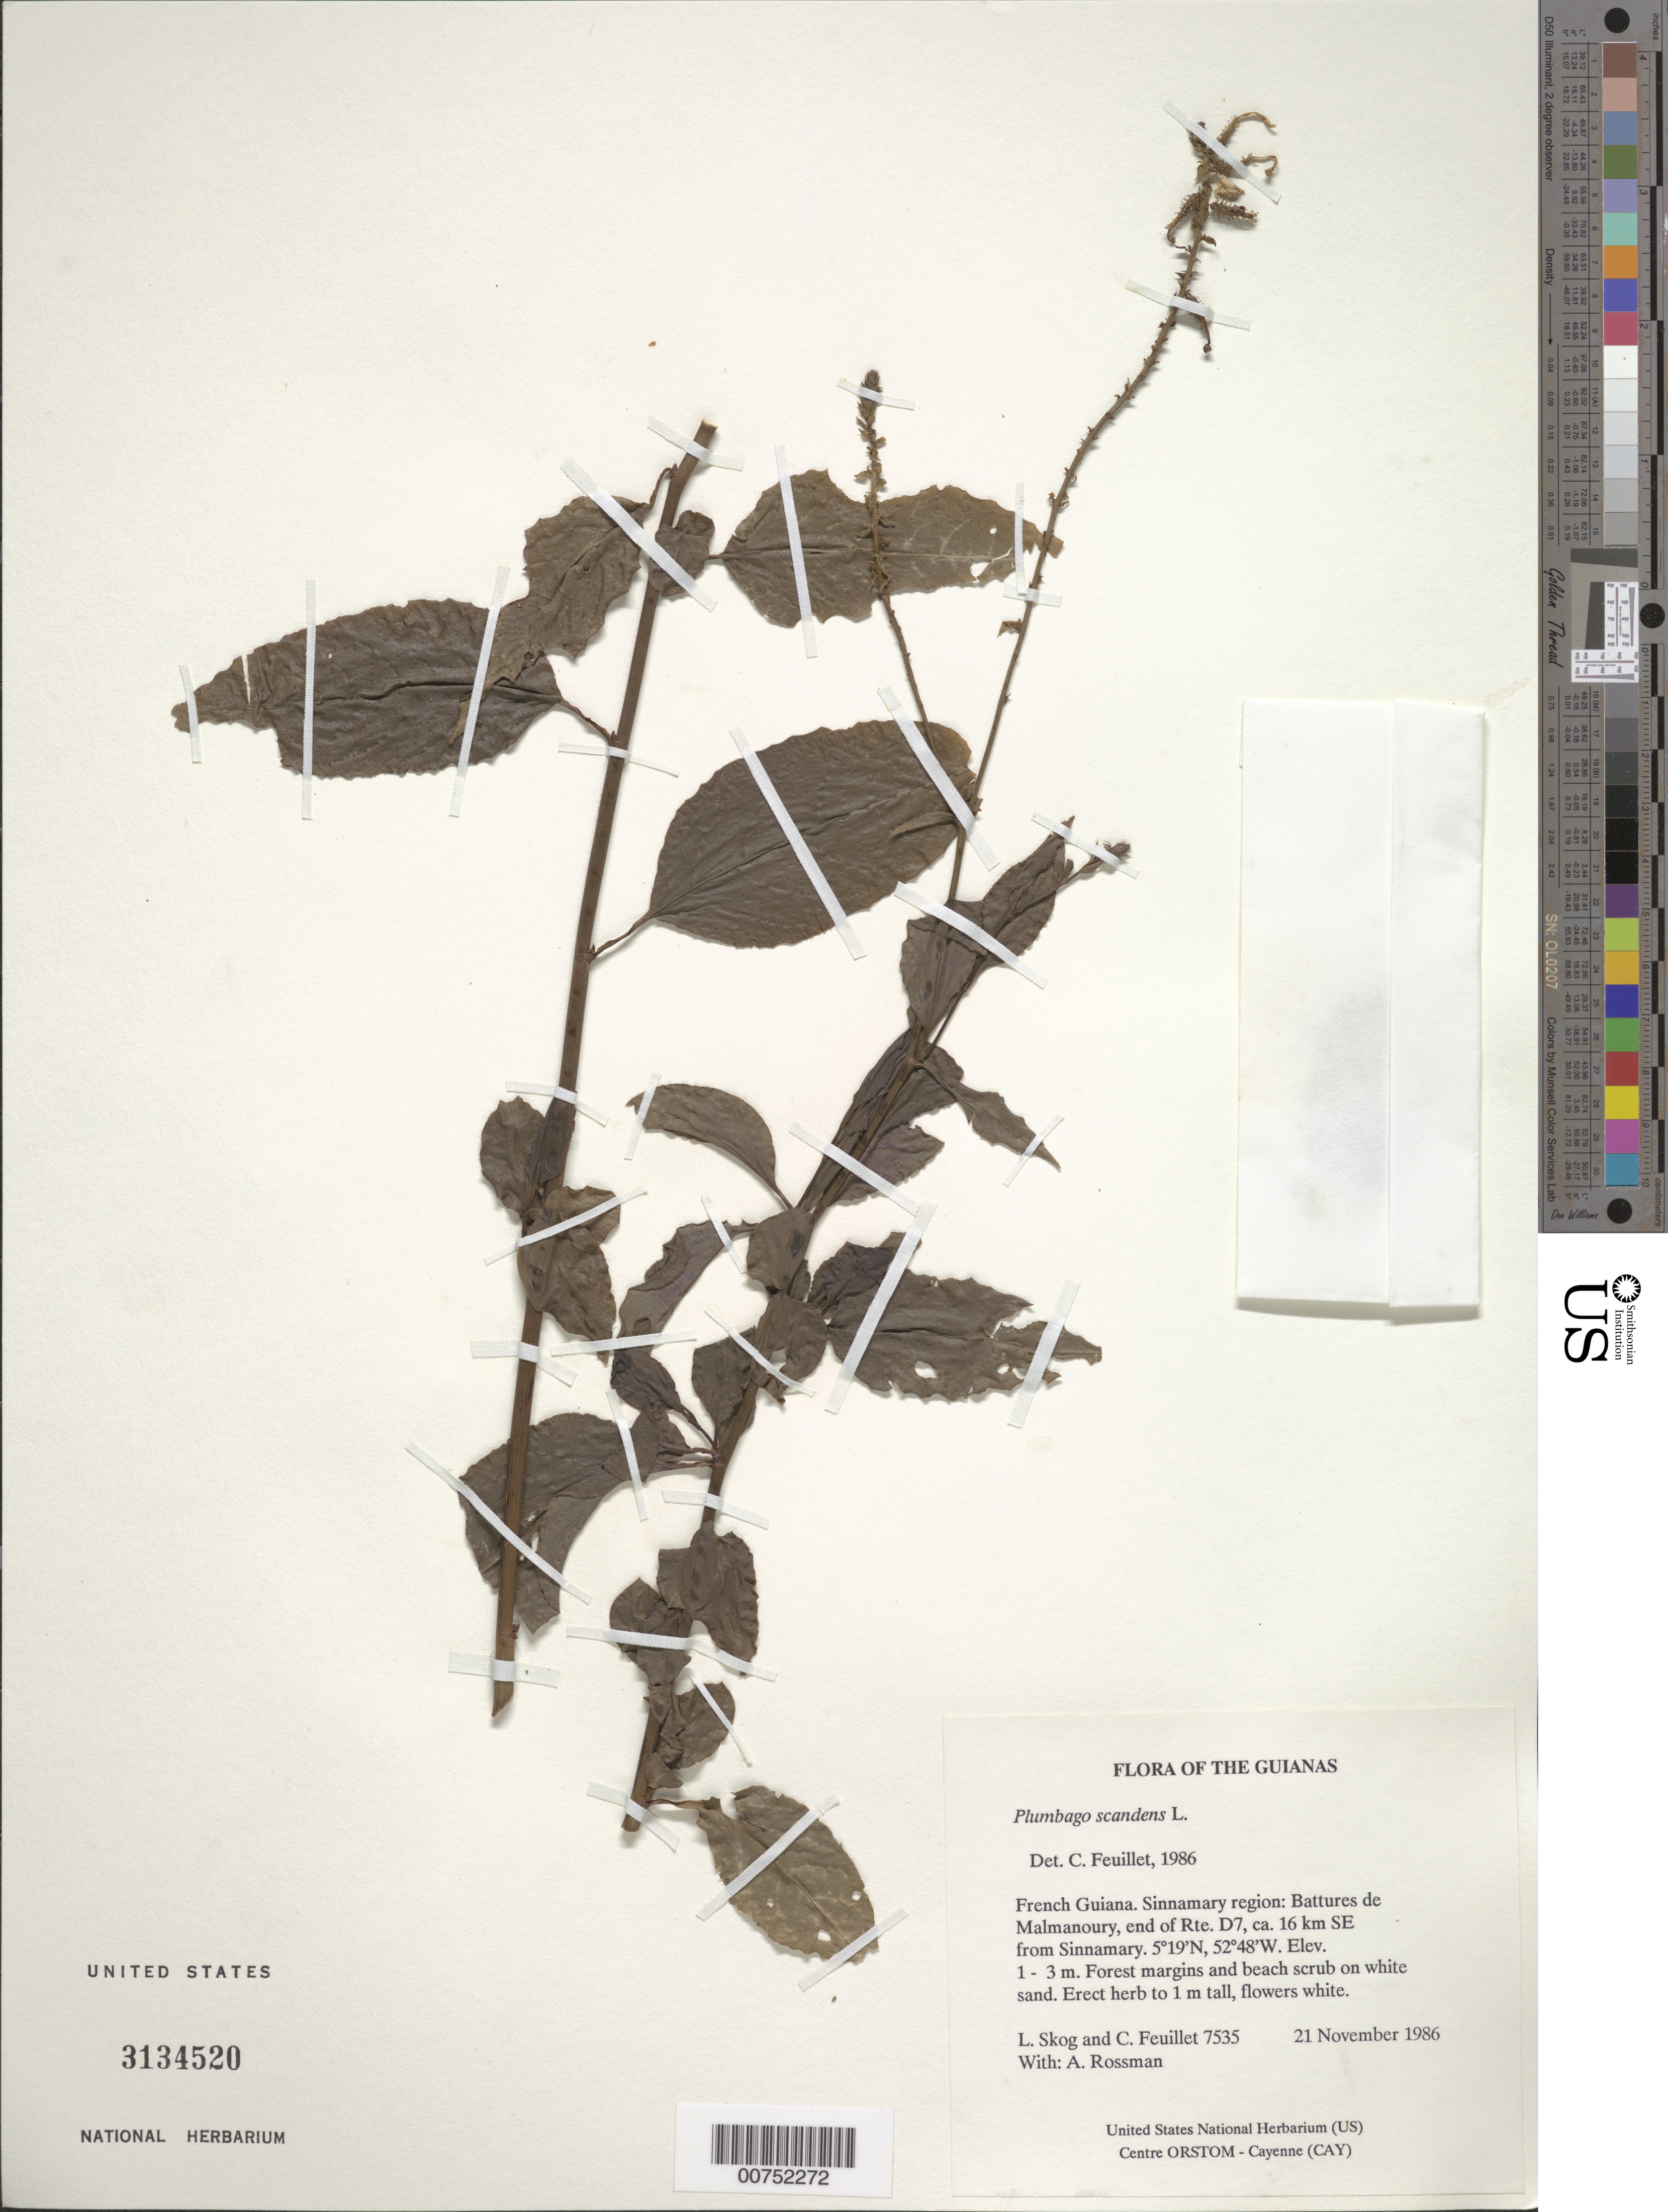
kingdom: Plantae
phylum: Tracheophyta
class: Magnoliopsida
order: Caryophyllales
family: Plumbaginaceae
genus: Plumbago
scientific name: Plumbago scandens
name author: L.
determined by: Feuillet, C.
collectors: L. E. Skog, C. Feuillet & A. Rossman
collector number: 7535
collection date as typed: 21 November 1986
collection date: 1986-11-21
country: French Guiana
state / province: Cayenne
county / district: Sinnamary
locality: Battures de Malmanoury, end of Rte. D7, ±16 km SE from Sinnamary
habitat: Forest margins and beach scrub on white sand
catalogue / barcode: US 3134520